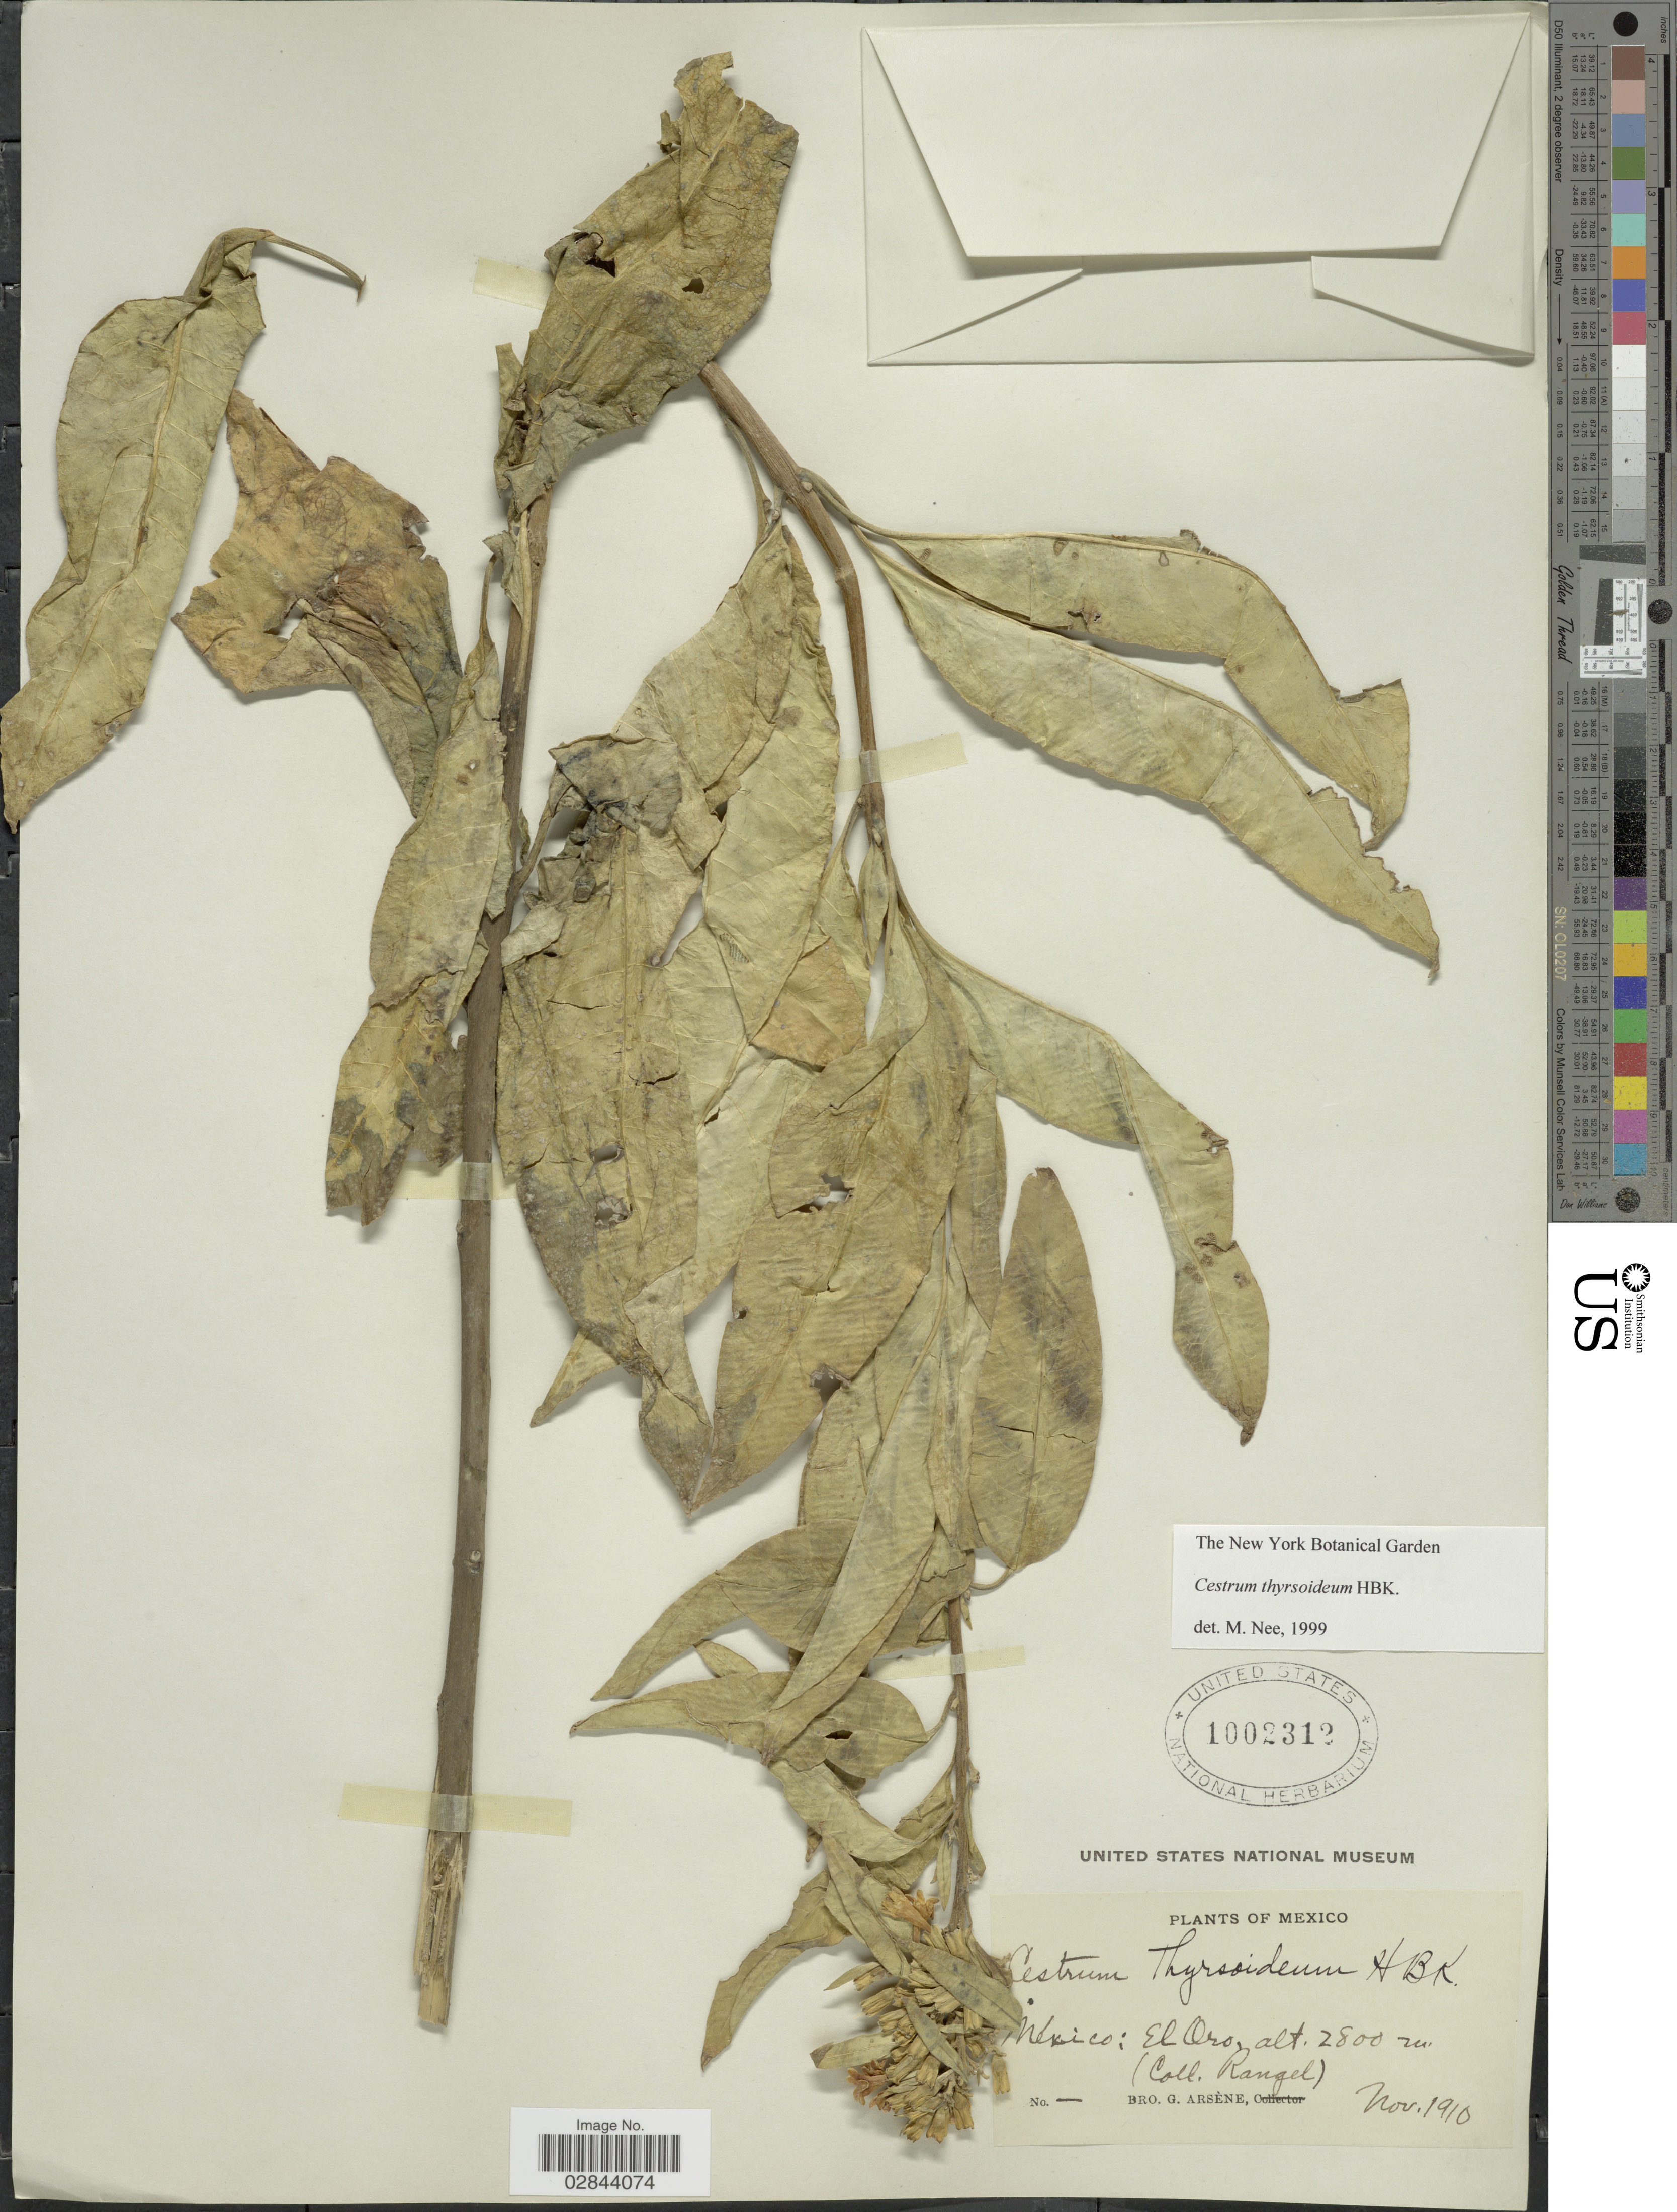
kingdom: Plantae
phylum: Tracheophyta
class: Magnoliopsida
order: Solanales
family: Solanaceae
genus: Cestrum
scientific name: Cestrum thyrsoideum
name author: Kunth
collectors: Bro. G. Arsène & Rangel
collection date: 1910-11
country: Mexico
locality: México: El Oro.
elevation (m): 2800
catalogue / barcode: US 1002312